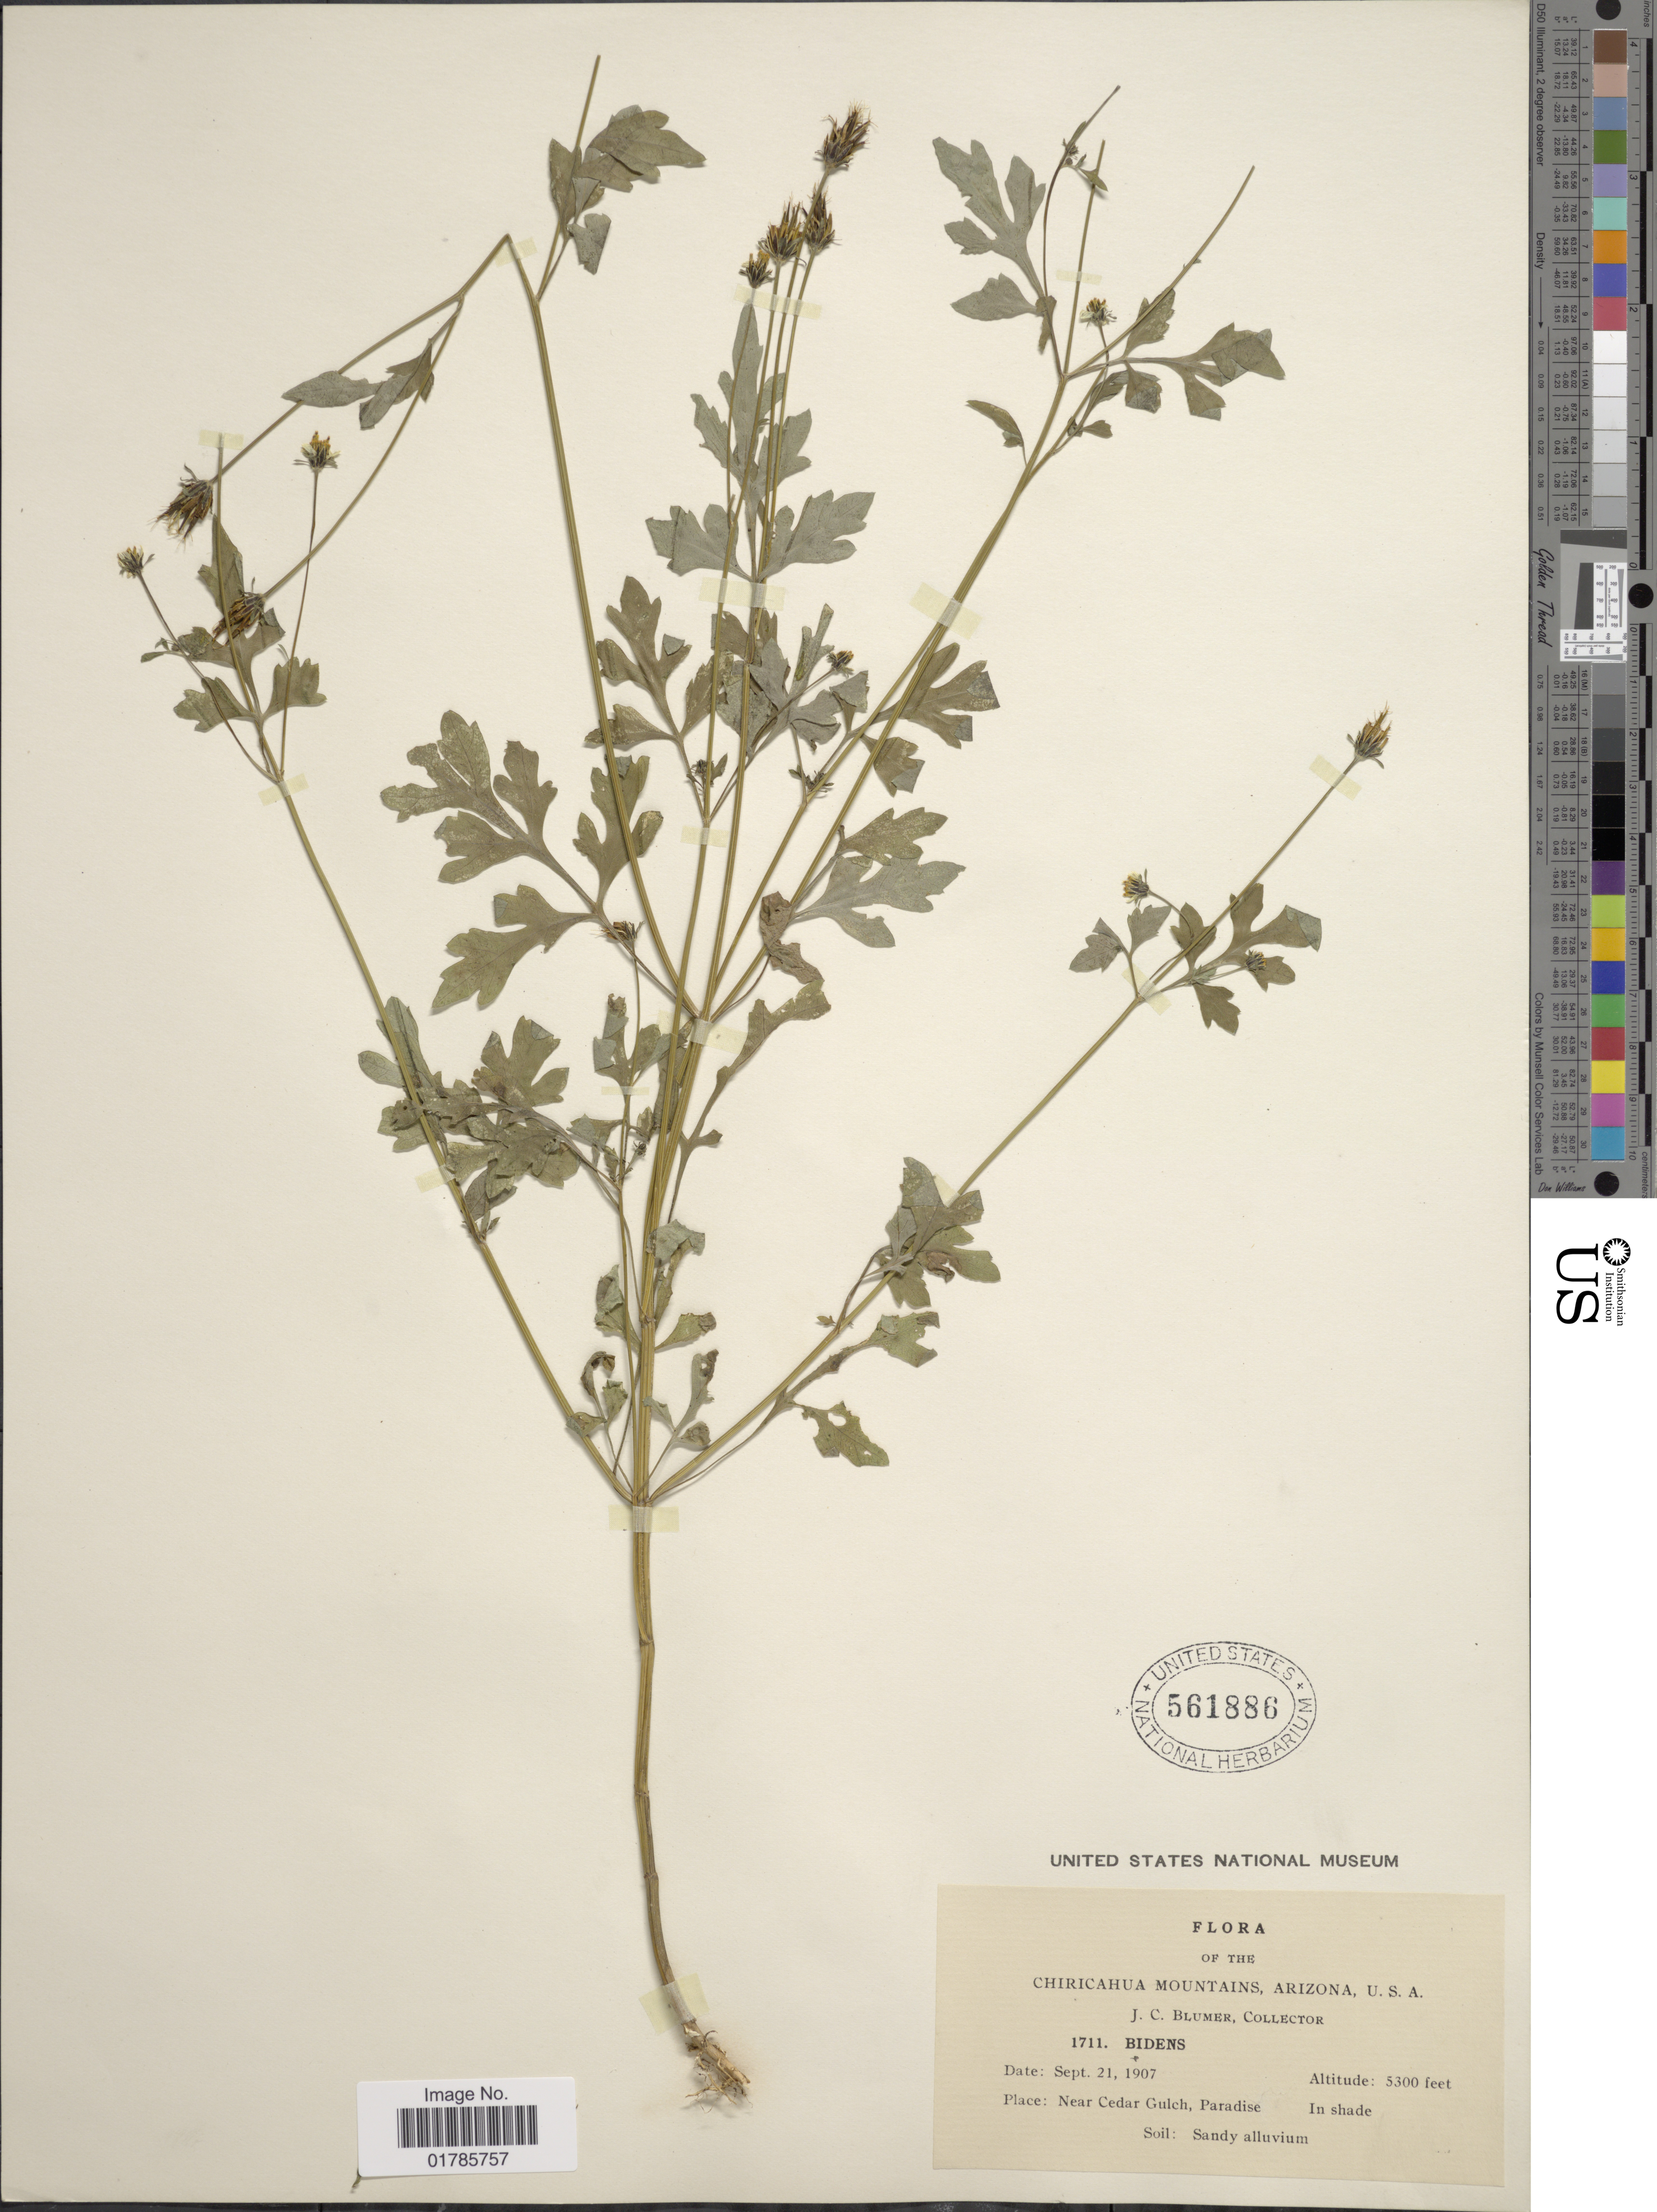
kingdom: Plantae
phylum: Tracheophyta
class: Magnoliopsida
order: Asterales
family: Asteraceae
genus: Bidens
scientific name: Bidens bigelovii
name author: A. Gray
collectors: J. C. Blumer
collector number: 1711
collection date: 1907-09-21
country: United States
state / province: Arizona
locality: Chiricahua Mountains, near Cedar Gulch, Paradise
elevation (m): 1615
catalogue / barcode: US 561886